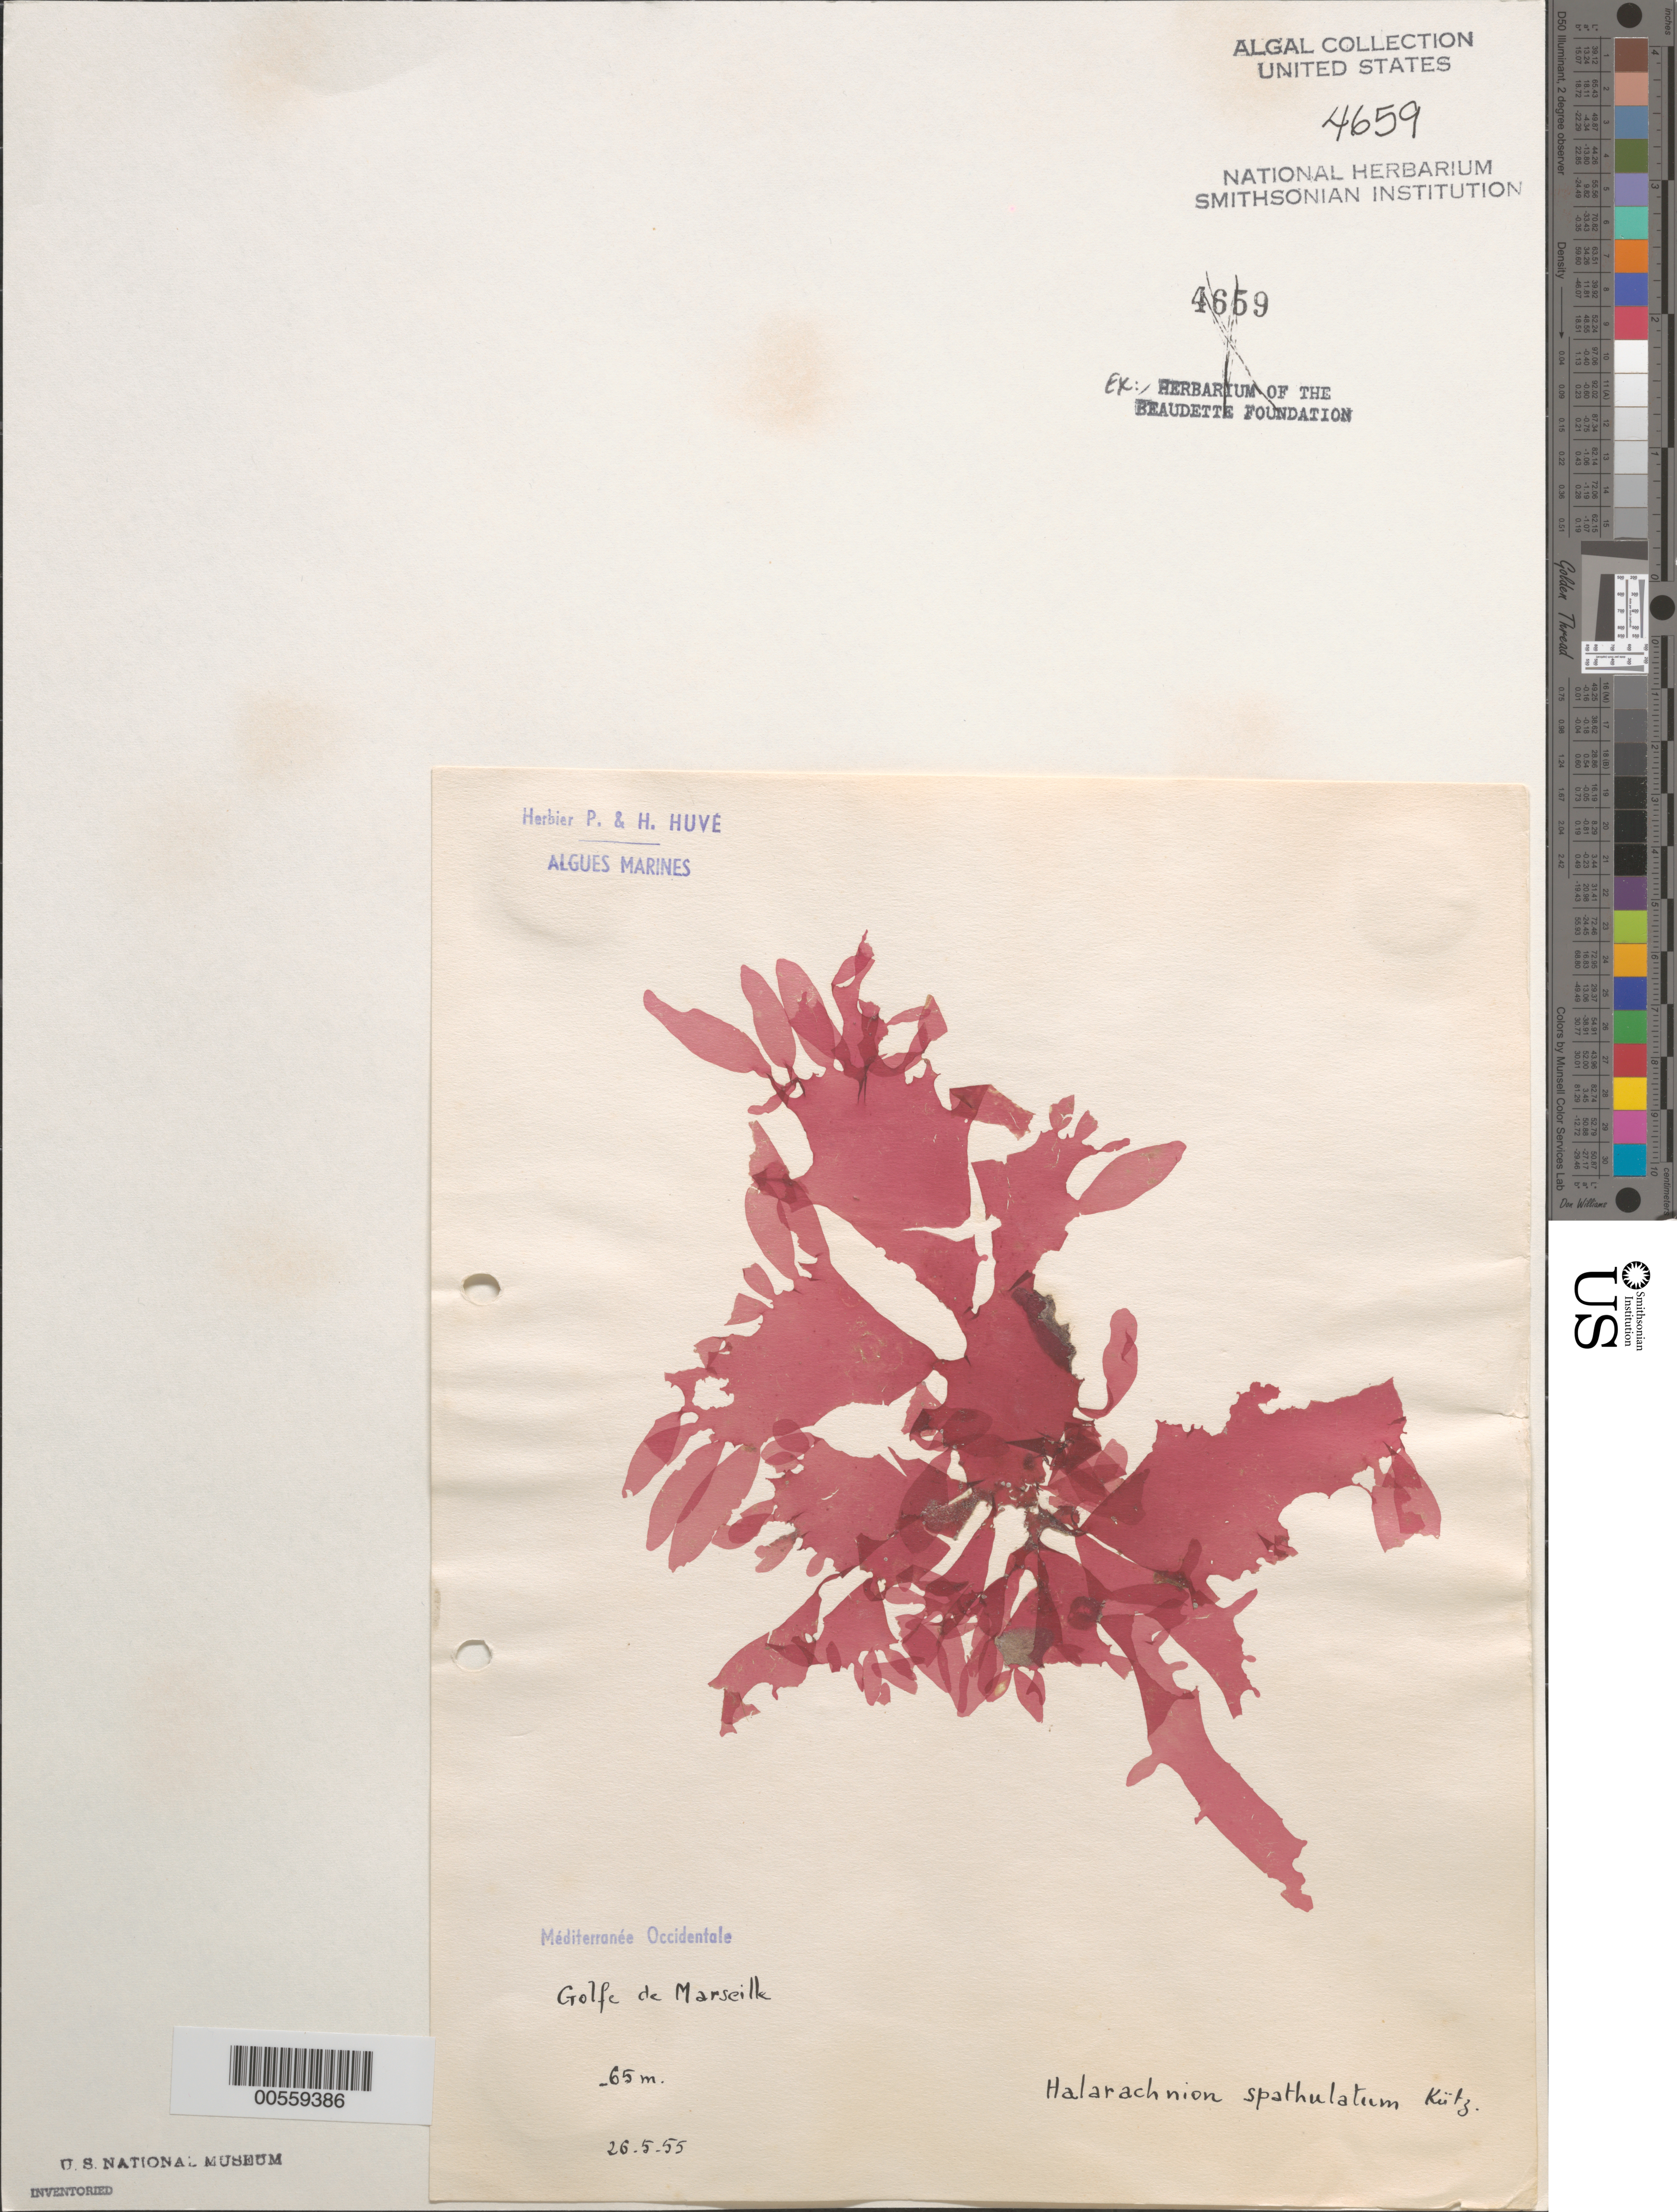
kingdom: Plantae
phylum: Rhodophyta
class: Florideophyceae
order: Halymeniales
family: Halymeniaceae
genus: Felicinia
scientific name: Felicinia spathulata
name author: (J. Agardh) L. Le Gall & Verges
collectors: P. Huve & H. Huve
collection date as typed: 26 May 1955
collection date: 1955-05-26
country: France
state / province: Provence-Alpes-Côte d'Azur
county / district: Bouches-Du-Rhône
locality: Golfe de Marseille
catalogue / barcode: US 4659